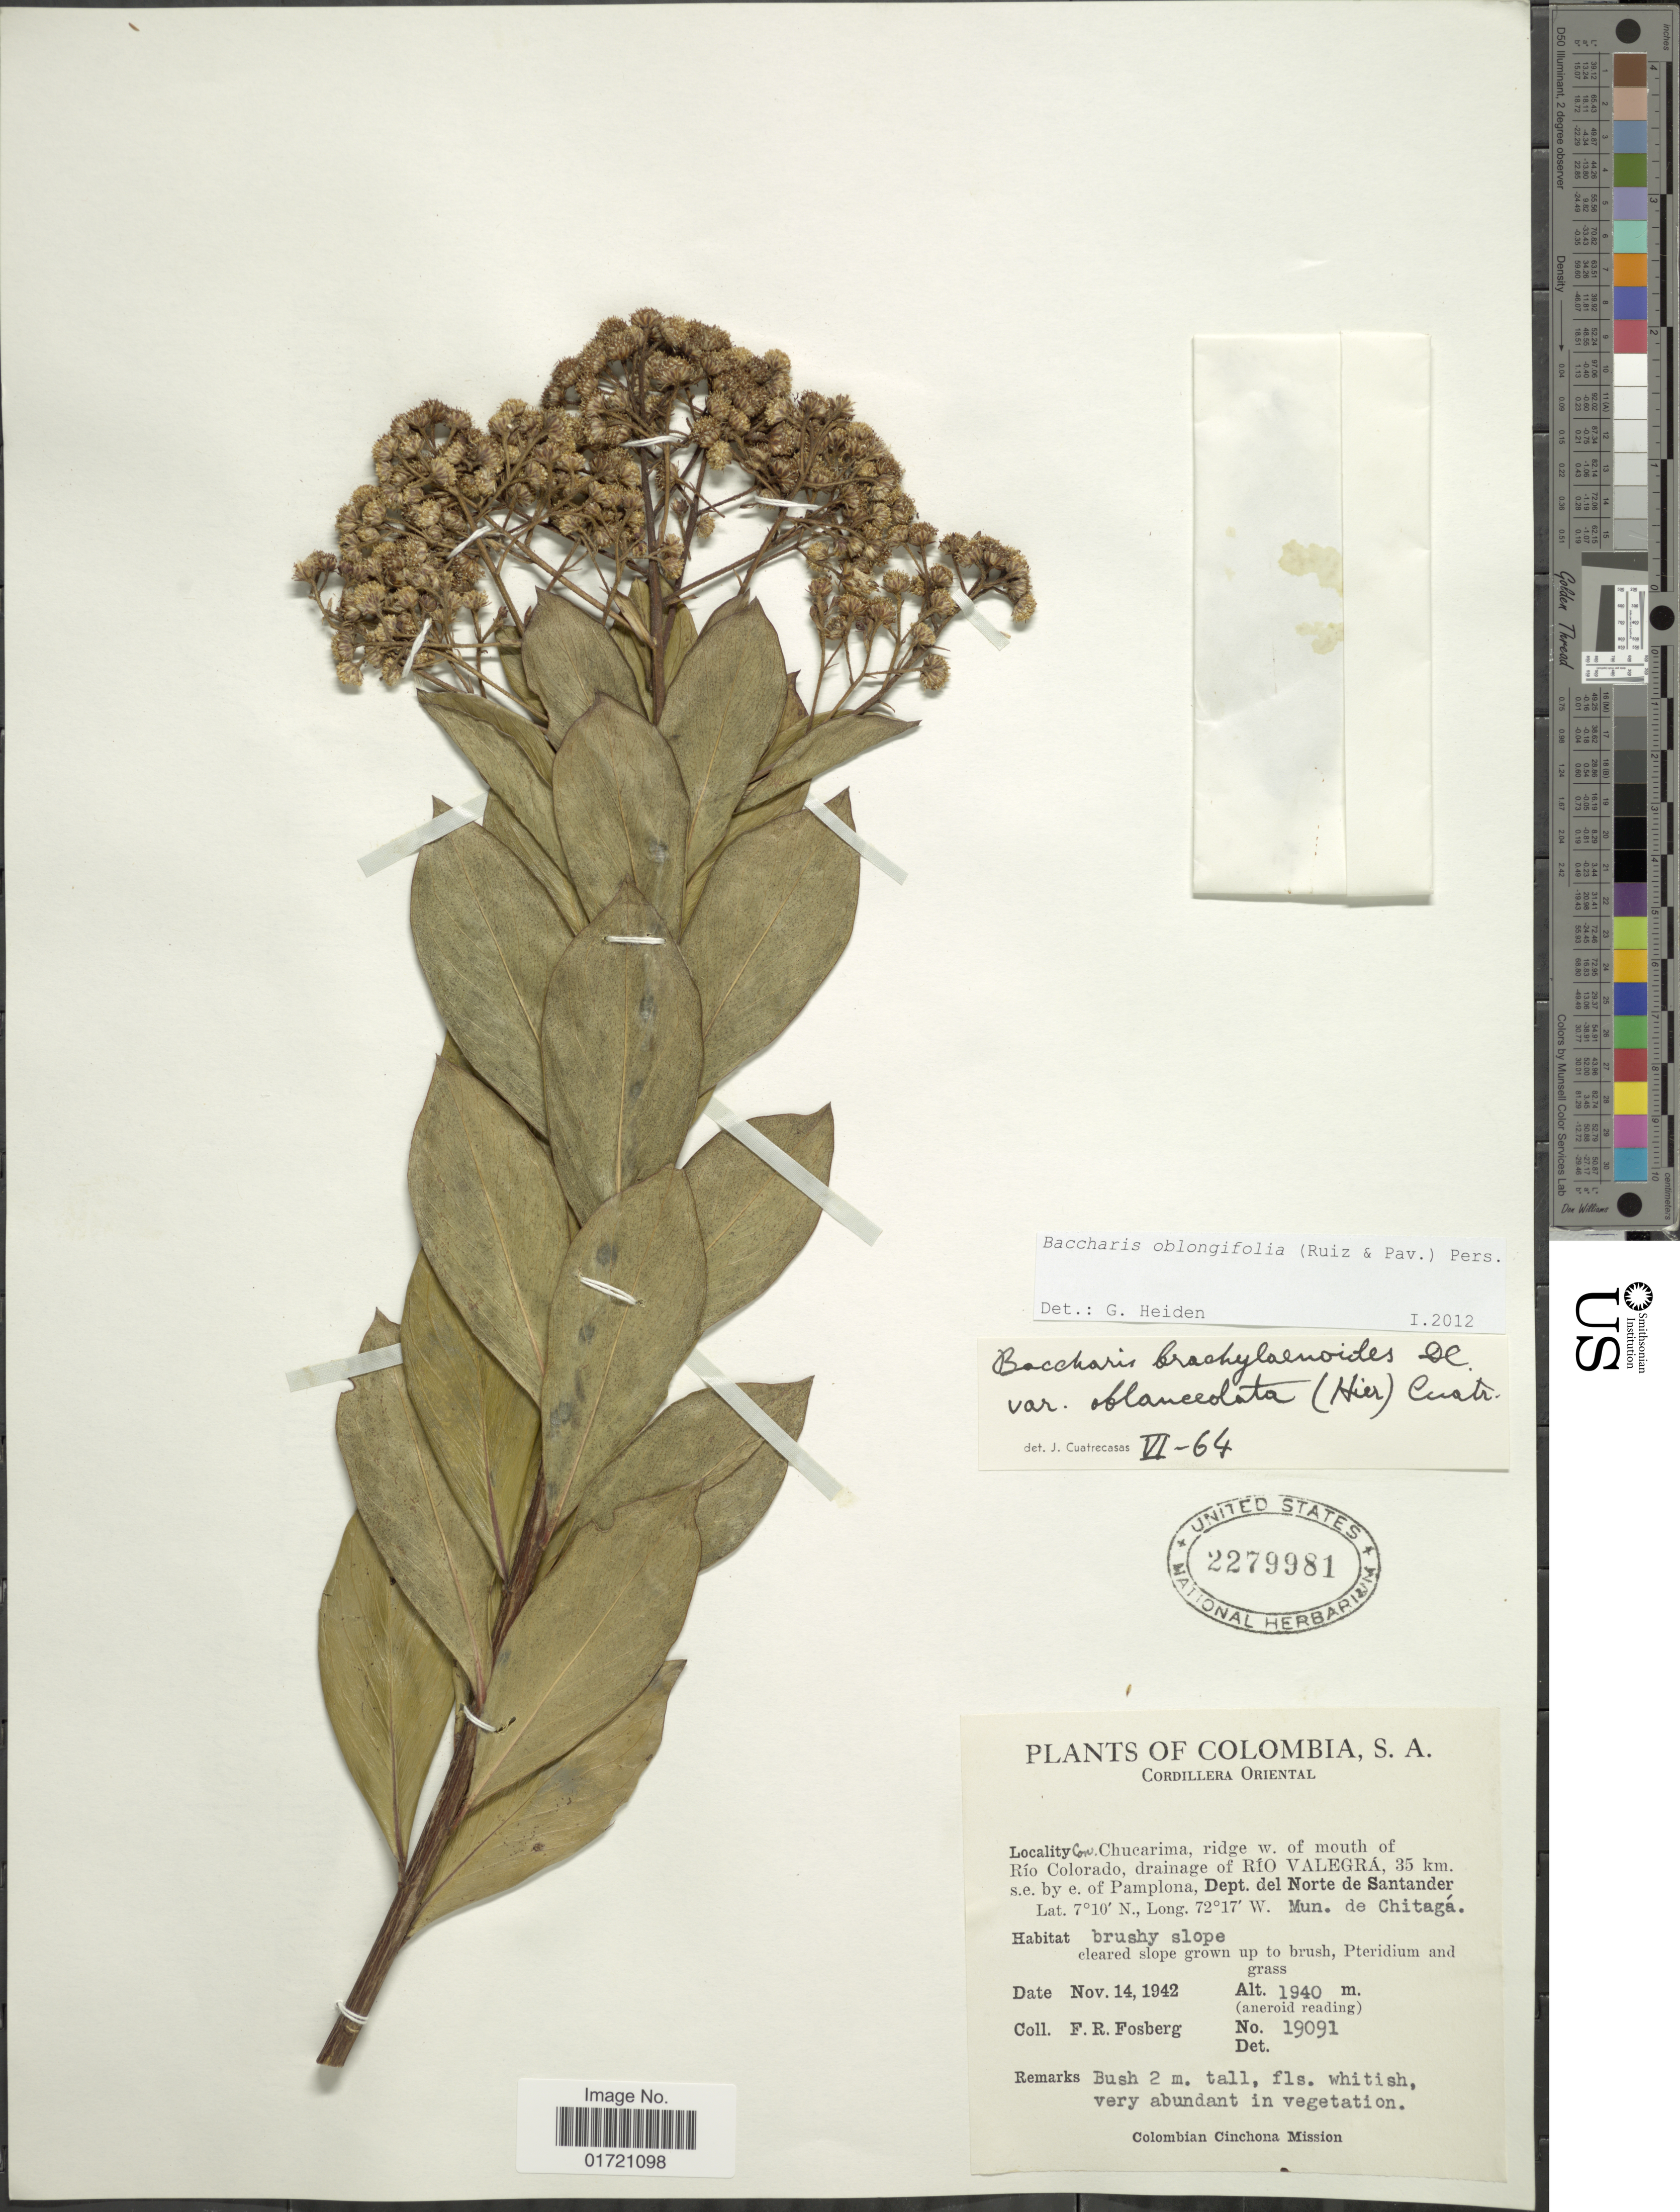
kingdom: Plantae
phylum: Tracheophyta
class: Magnoliopsida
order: Asterales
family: Asteraceae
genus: Baccharis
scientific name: Baccharis oblongifolia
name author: (Ruiz & Pav.) Pers.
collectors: F. R. Fosberg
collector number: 19091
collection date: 1942-11-14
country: Colombia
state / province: Norte de Santander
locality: Cordillera Oriental. Con. Chucarima, ridge w. of mouth of Río Colorado, drainage of Río Valegrá, 35 km. s.e. by e. of Pamplona, Dept. del Norte de Santander. Mun. de Chitagá.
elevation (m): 1940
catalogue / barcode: US 2279981